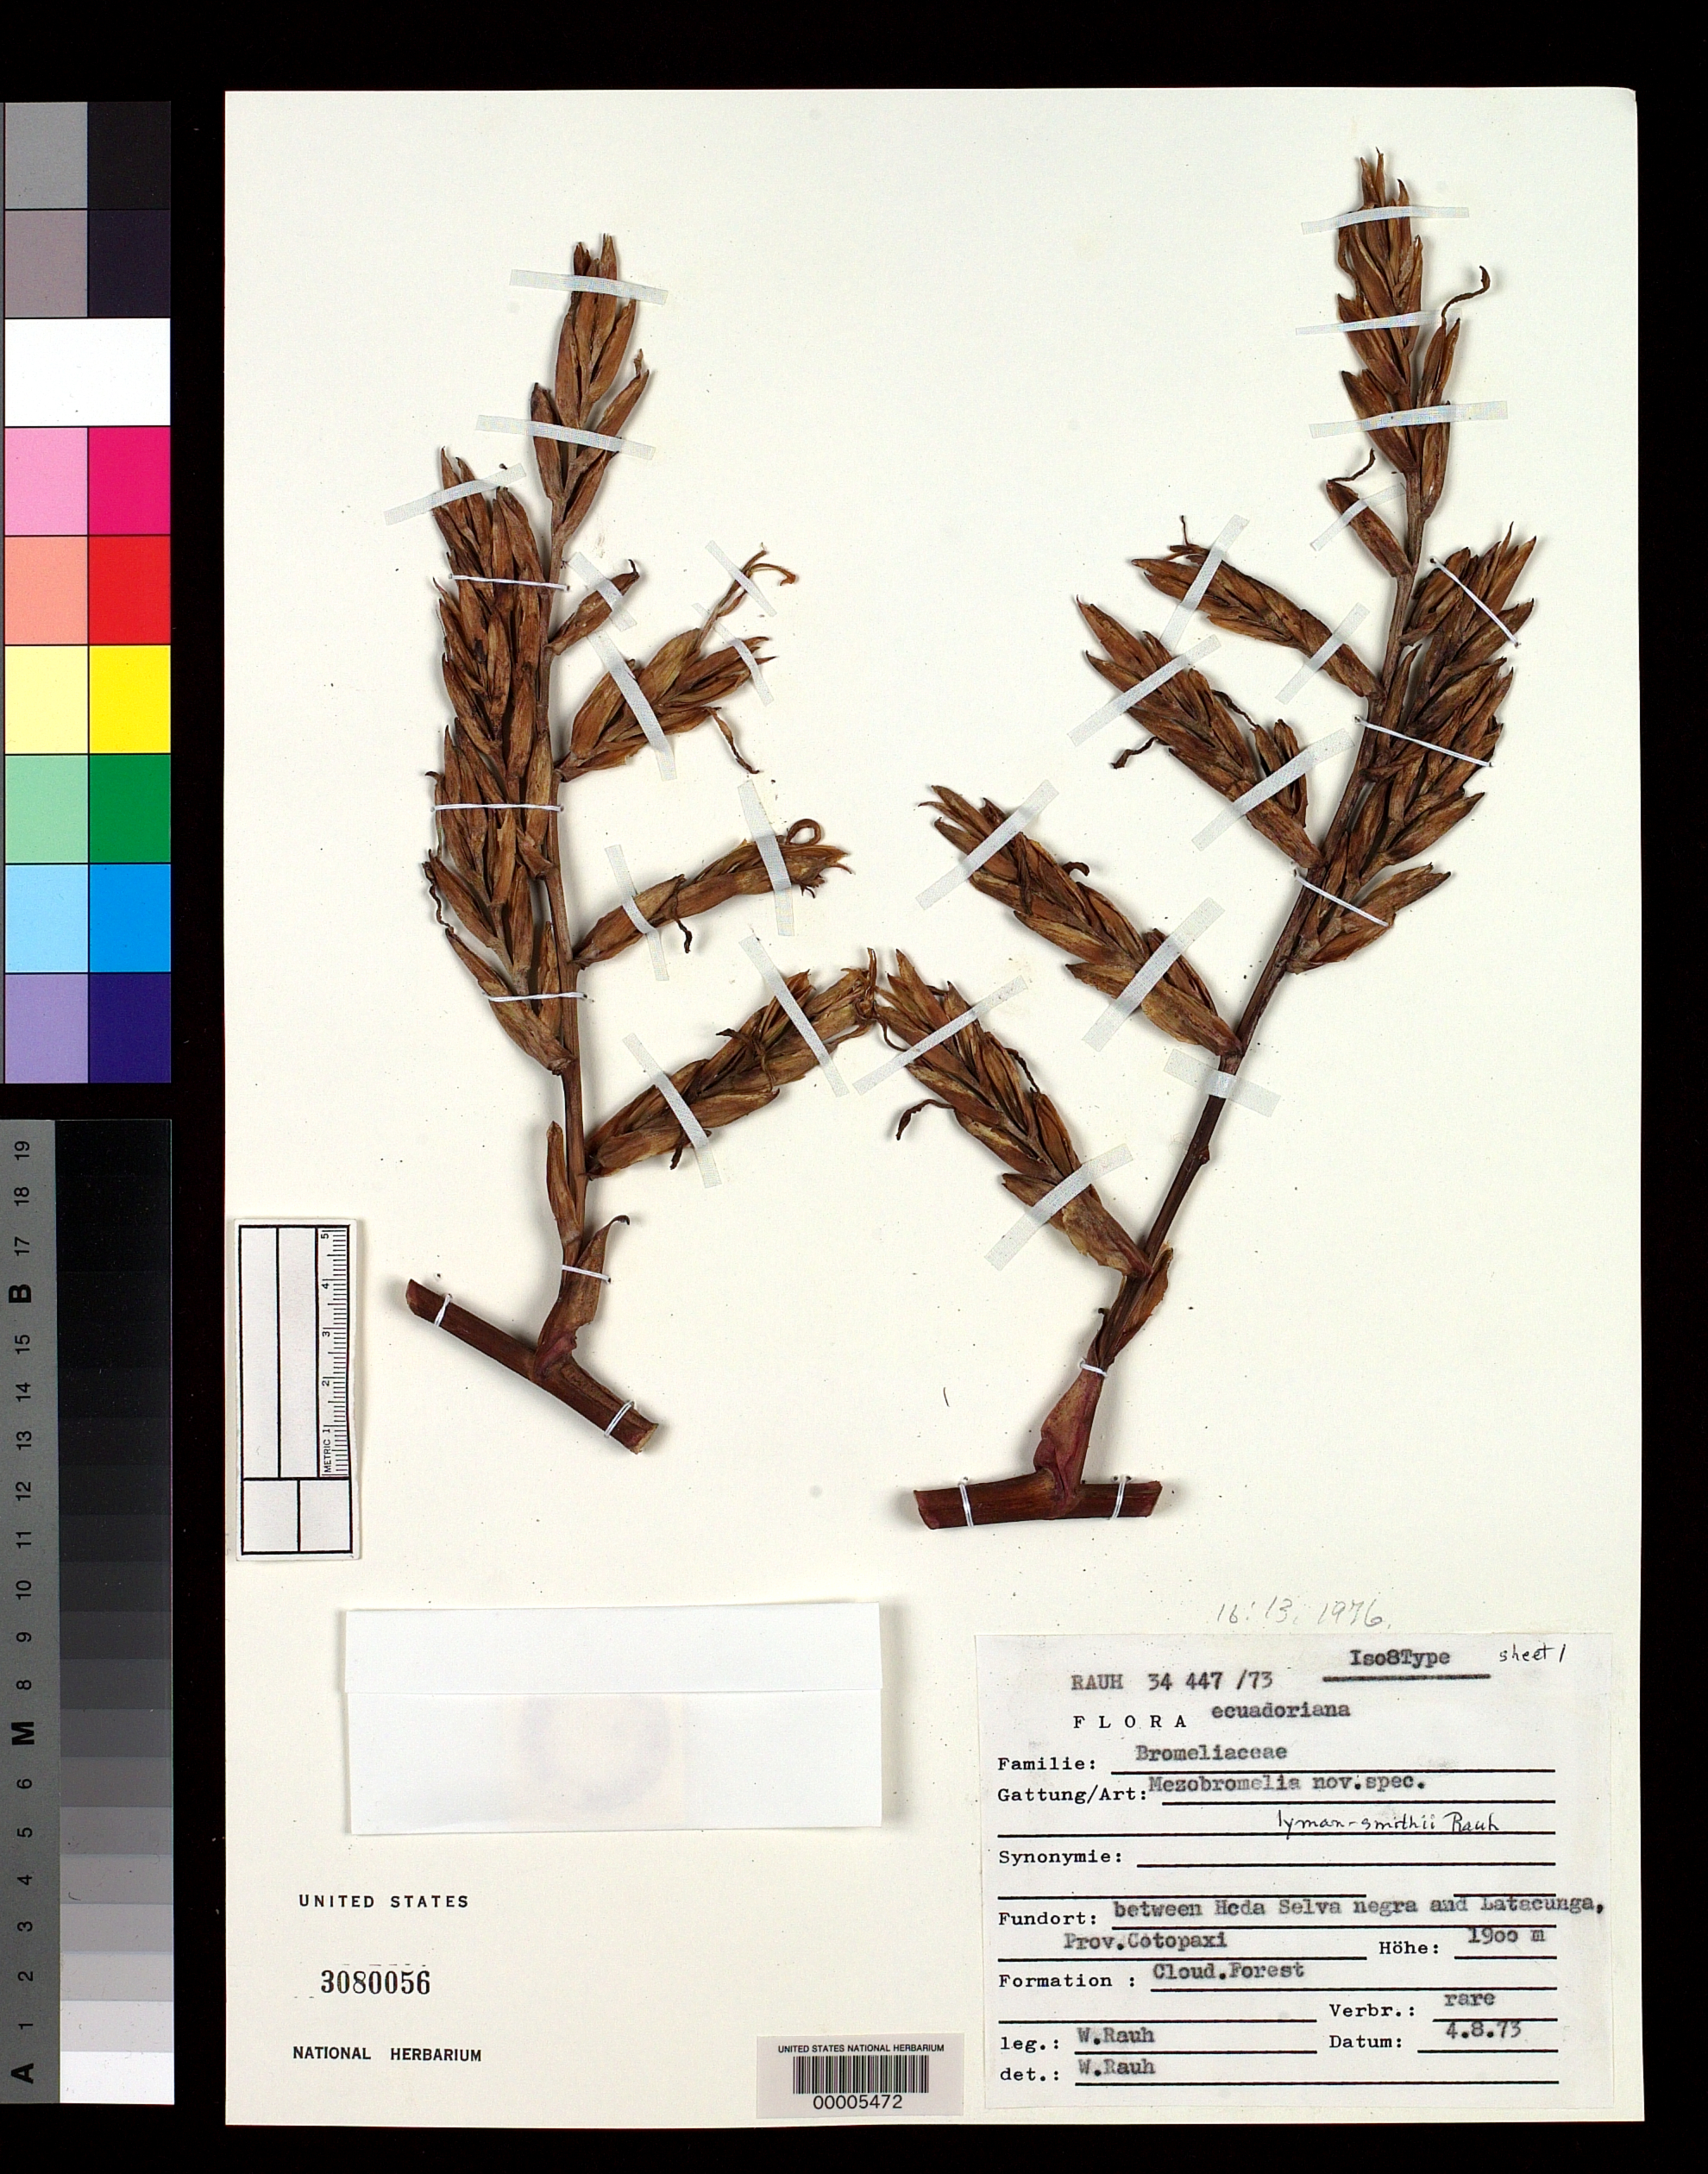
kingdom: Plantae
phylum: Tracheophyta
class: Liliopsida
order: Poales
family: Bromeliaceae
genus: Mezobromelia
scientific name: Mezobromelia lyman-smithii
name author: Rauh & Barthlott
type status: Isotype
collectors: W. Rauh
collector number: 34447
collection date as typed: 04 Aug 1973 or 08 Apr 1973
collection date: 1973-04-08 or 1973-08-04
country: Ecuador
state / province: Cotopaxi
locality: Between Hacienda Selva Negra and Latacunga.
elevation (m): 1800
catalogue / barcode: US 3080056